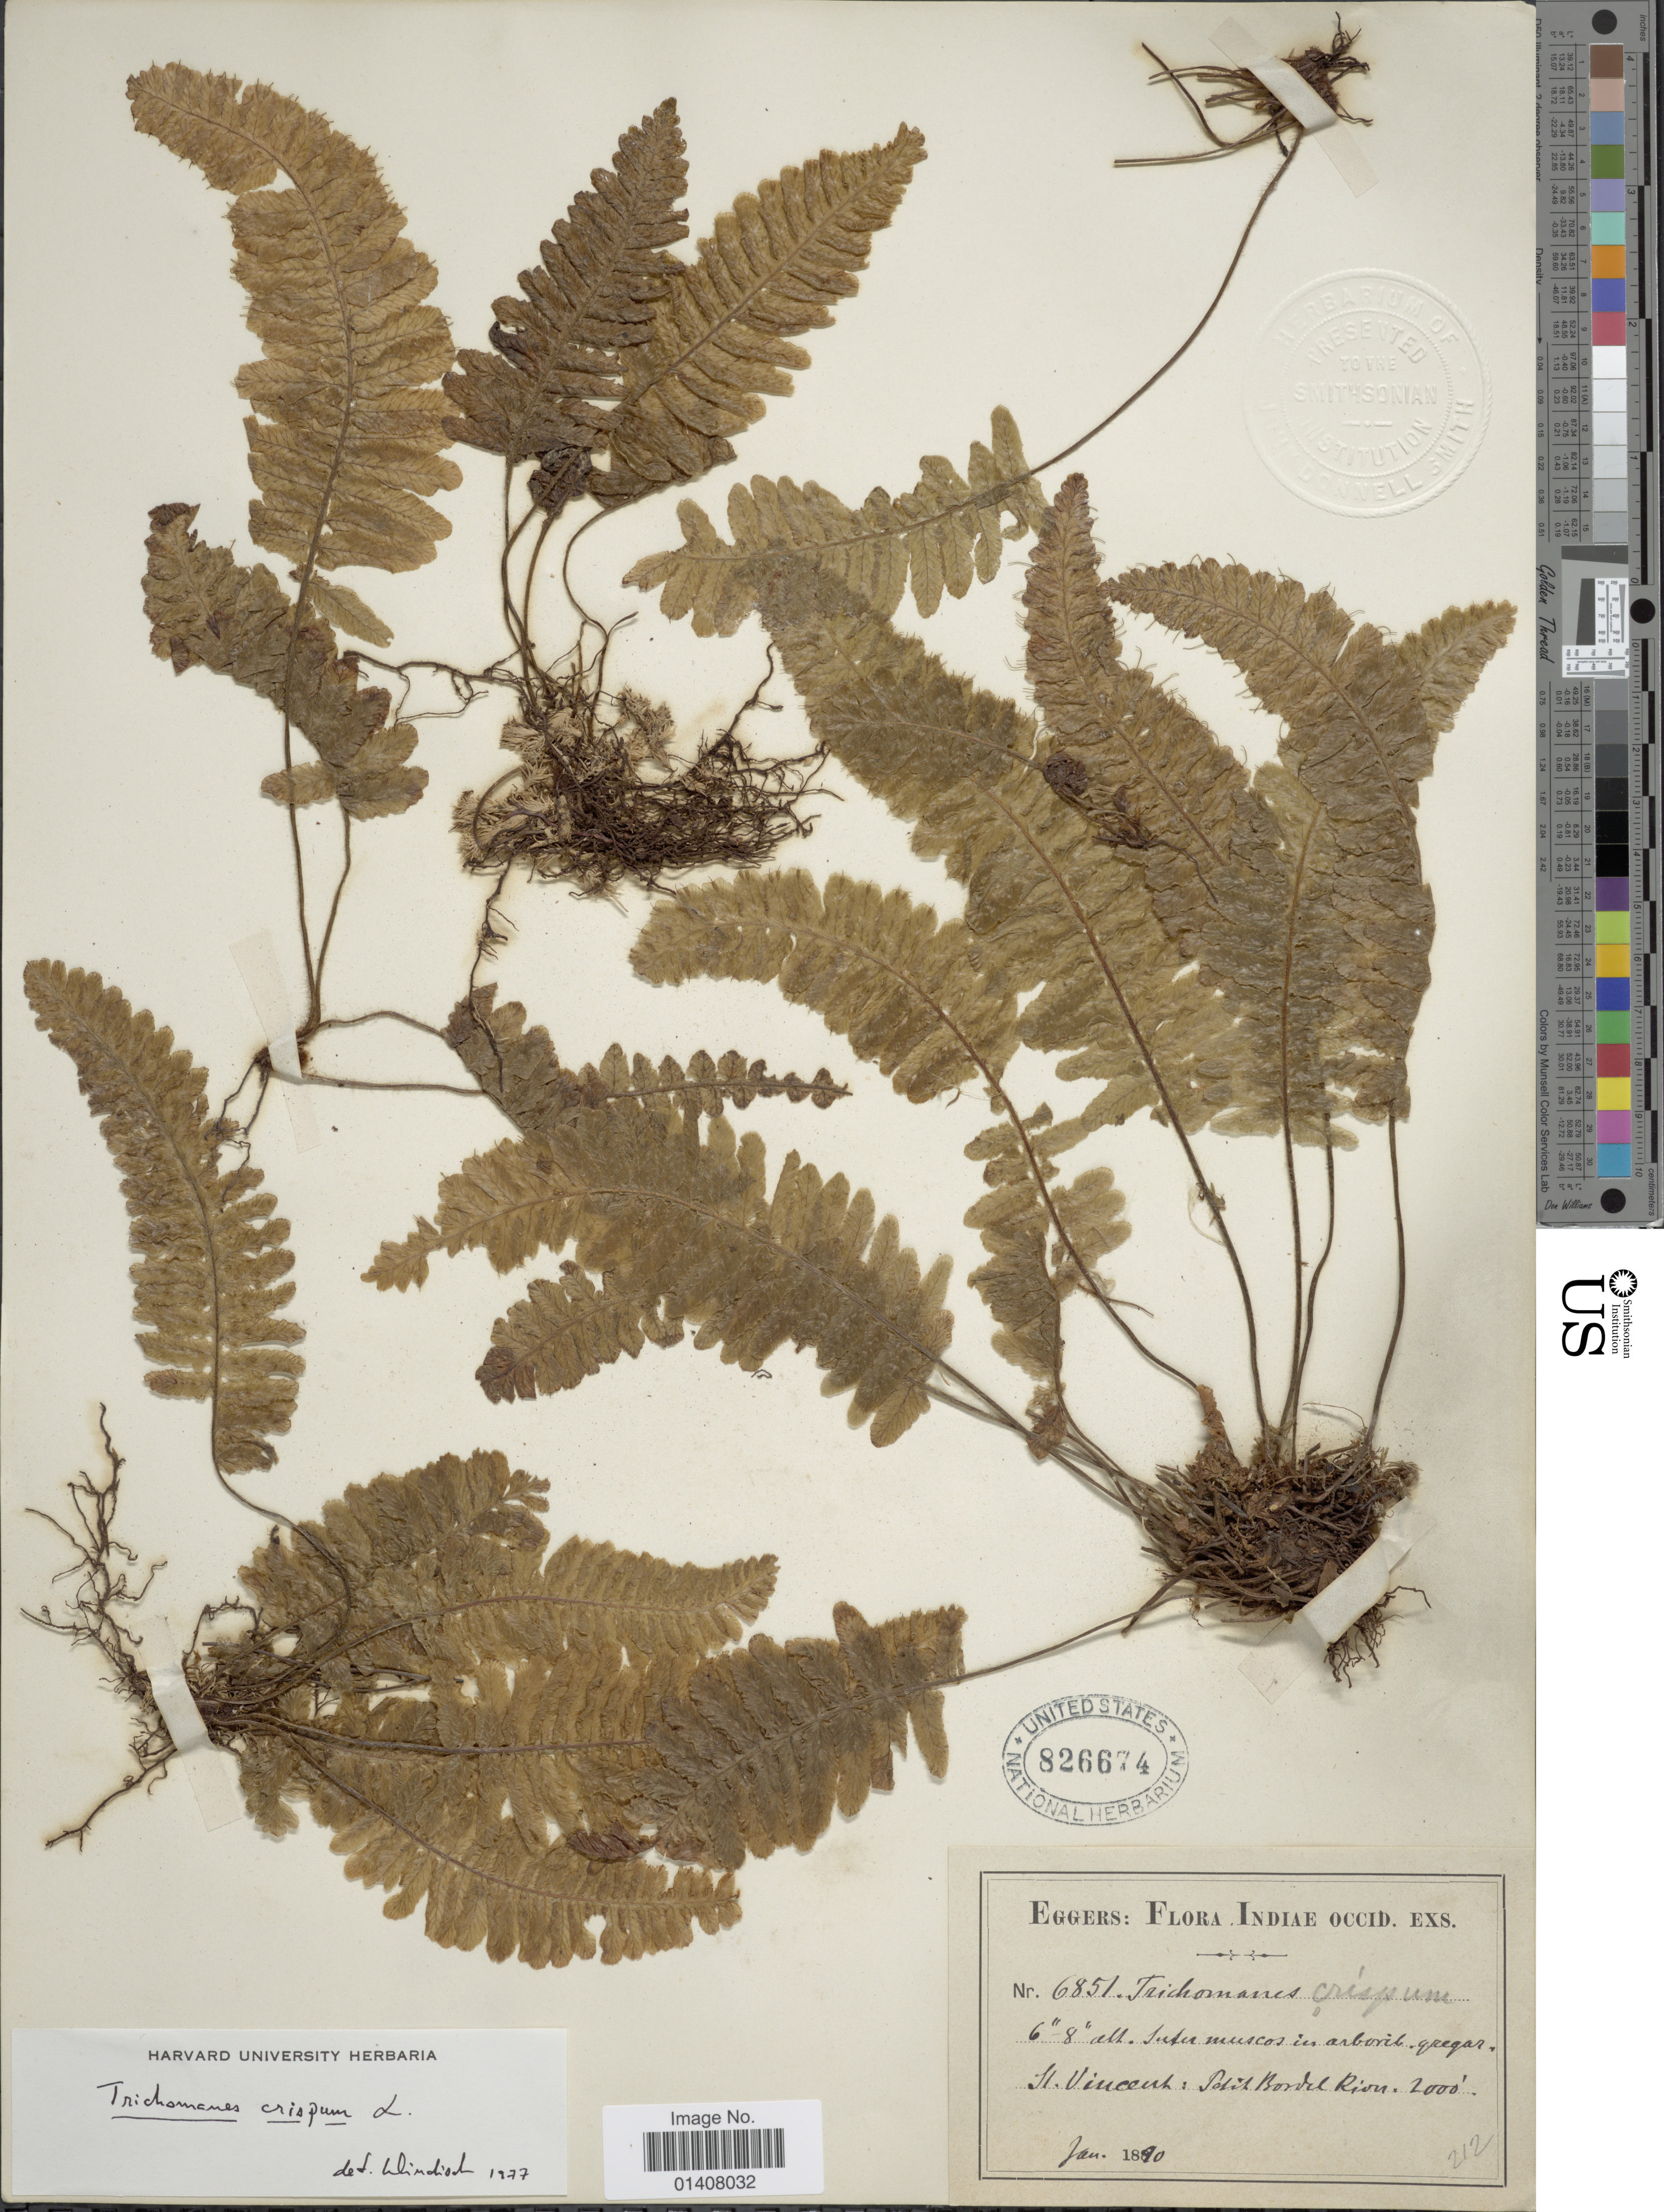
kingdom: Plantae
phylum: Tracheophyta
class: Polypodiopsida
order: Hymenophyllales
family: Hymenophyllaceae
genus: Trichomanes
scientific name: Trichomanes crispum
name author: L.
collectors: -. Eggers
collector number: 6851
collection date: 1890-01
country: St. Vincent - Grenadines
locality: St. Vincent: [illegible text] Rion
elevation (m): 610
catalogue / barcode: US 826674